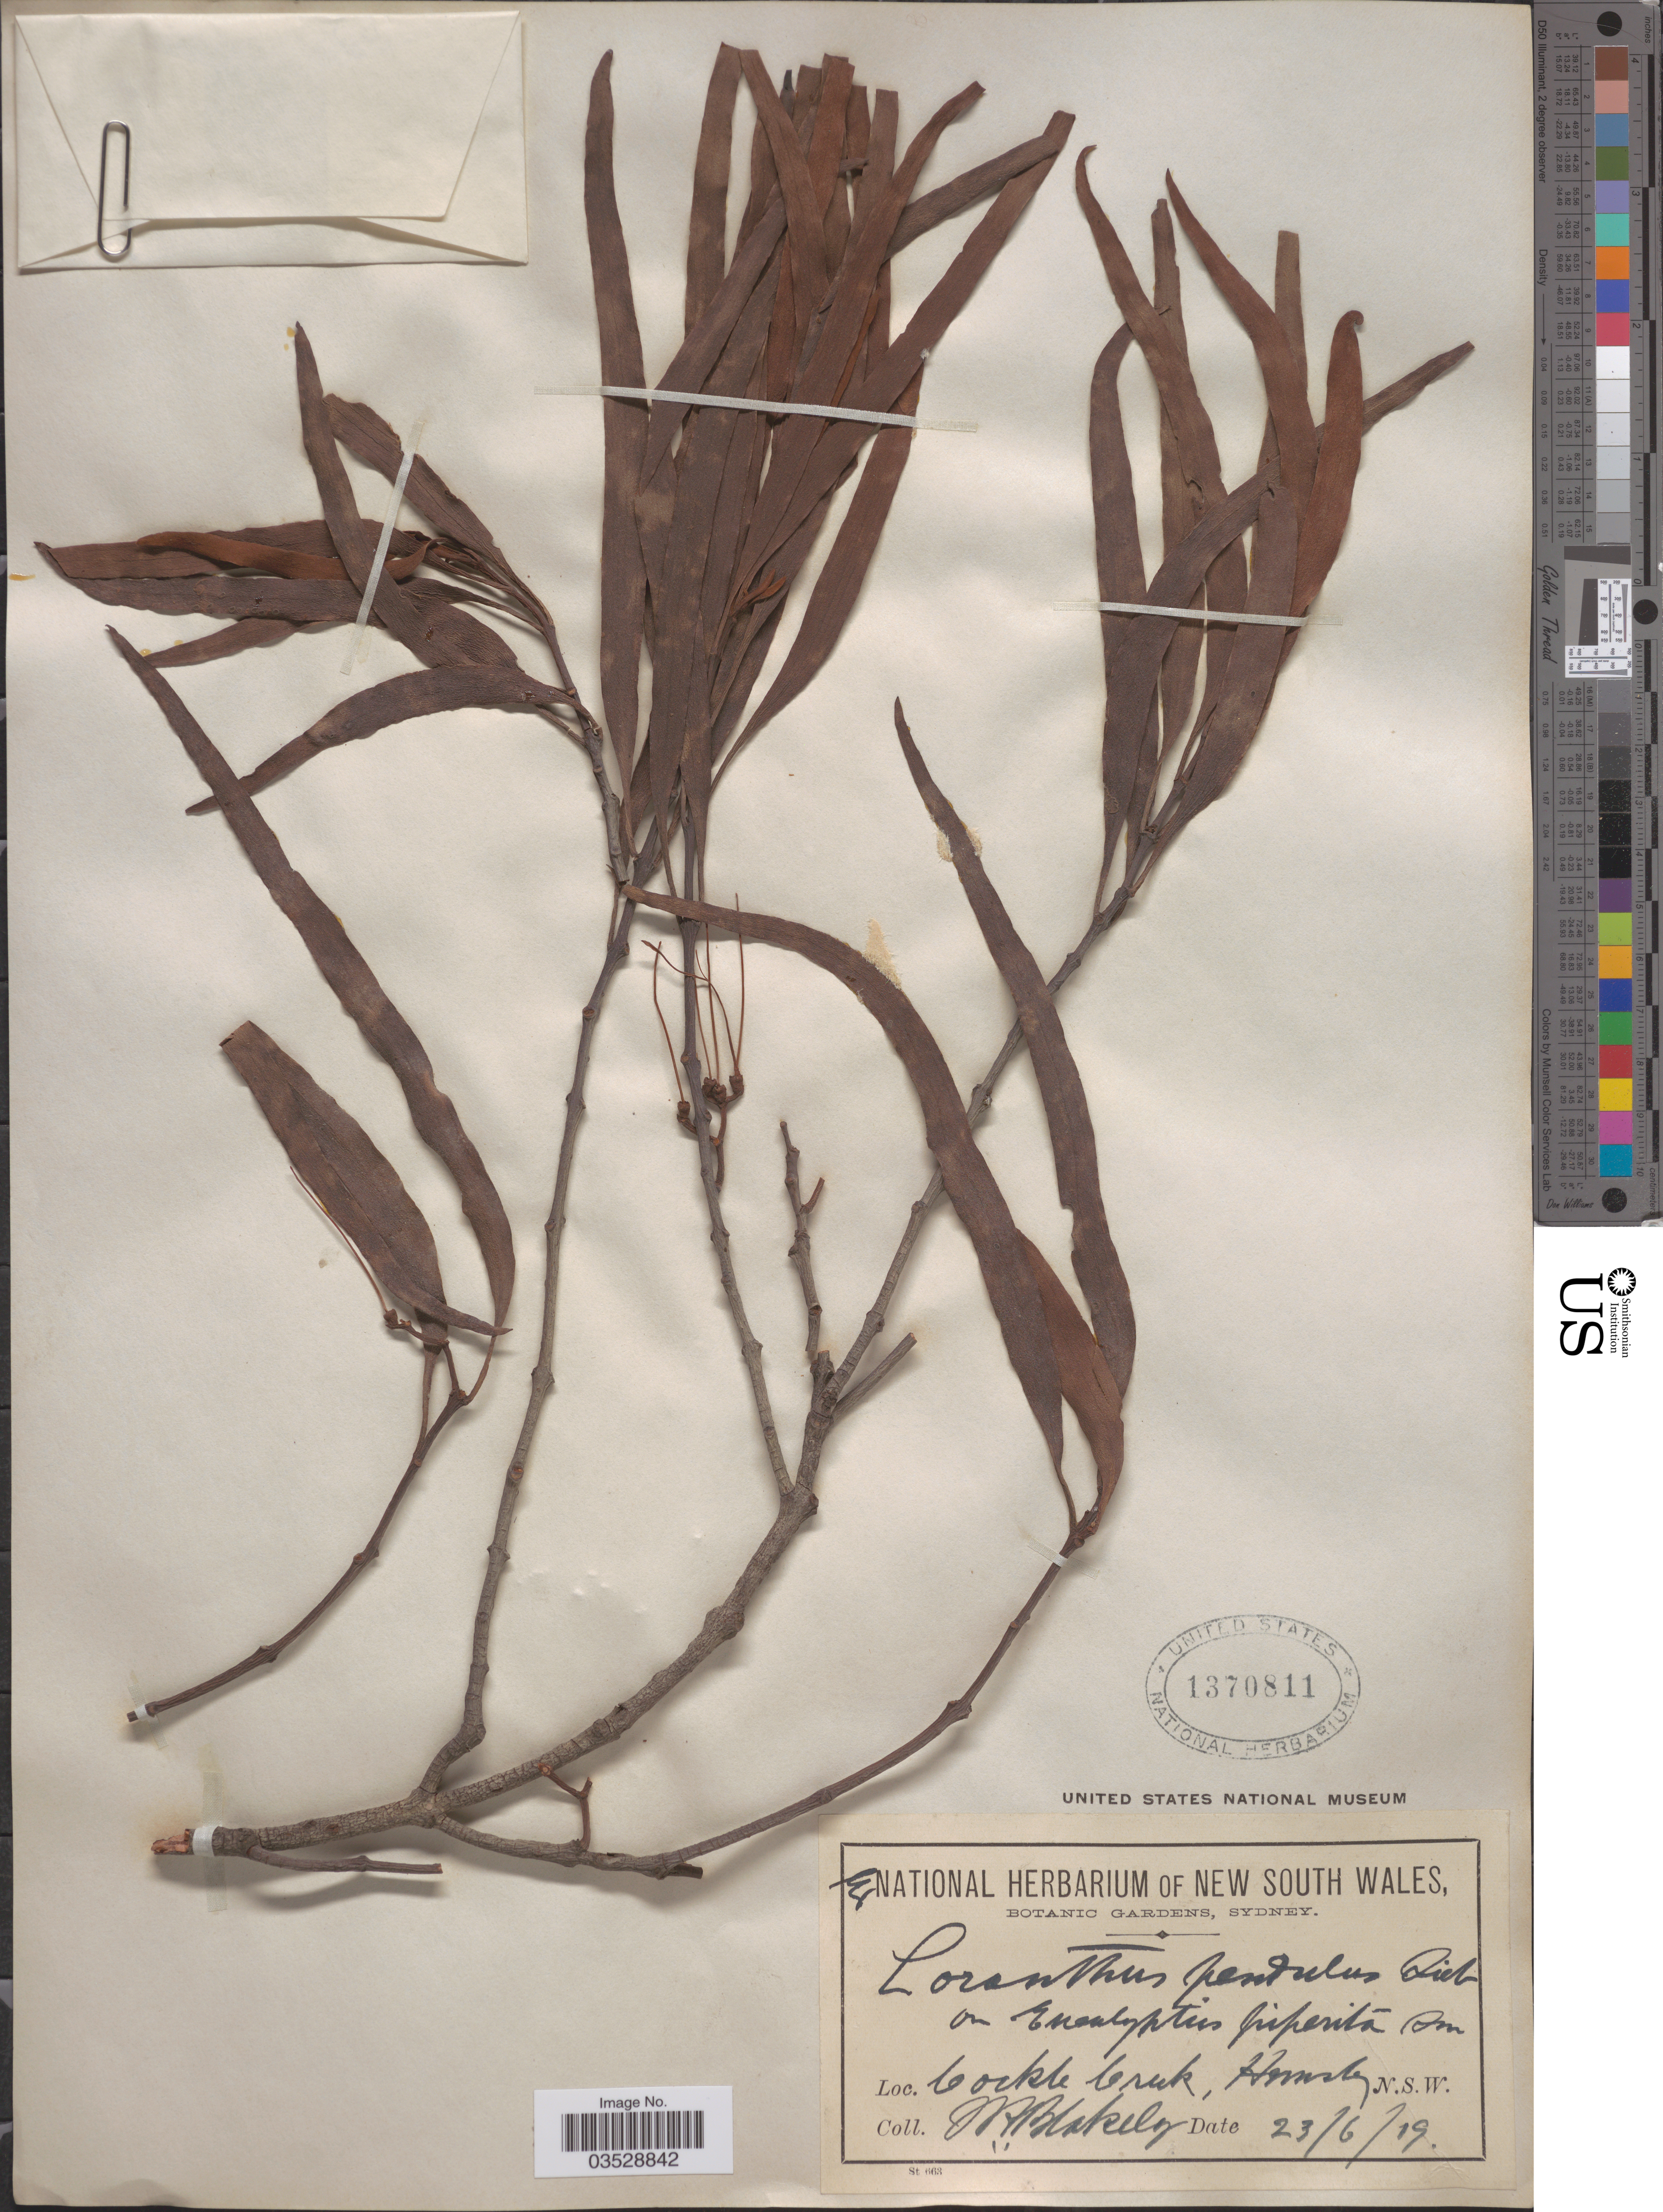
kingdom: Plantae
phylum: Tracheophyta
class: Magnoliopsida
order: Santalales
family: Loranthaceae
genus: Amyema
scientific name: Amyema sp.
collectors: W. Blakely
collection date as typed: Transcribed d/m/y: 23/6/19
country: Australia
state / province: New South Wales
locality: Cockle Creek, Hornsby.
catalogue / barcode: US 1370811